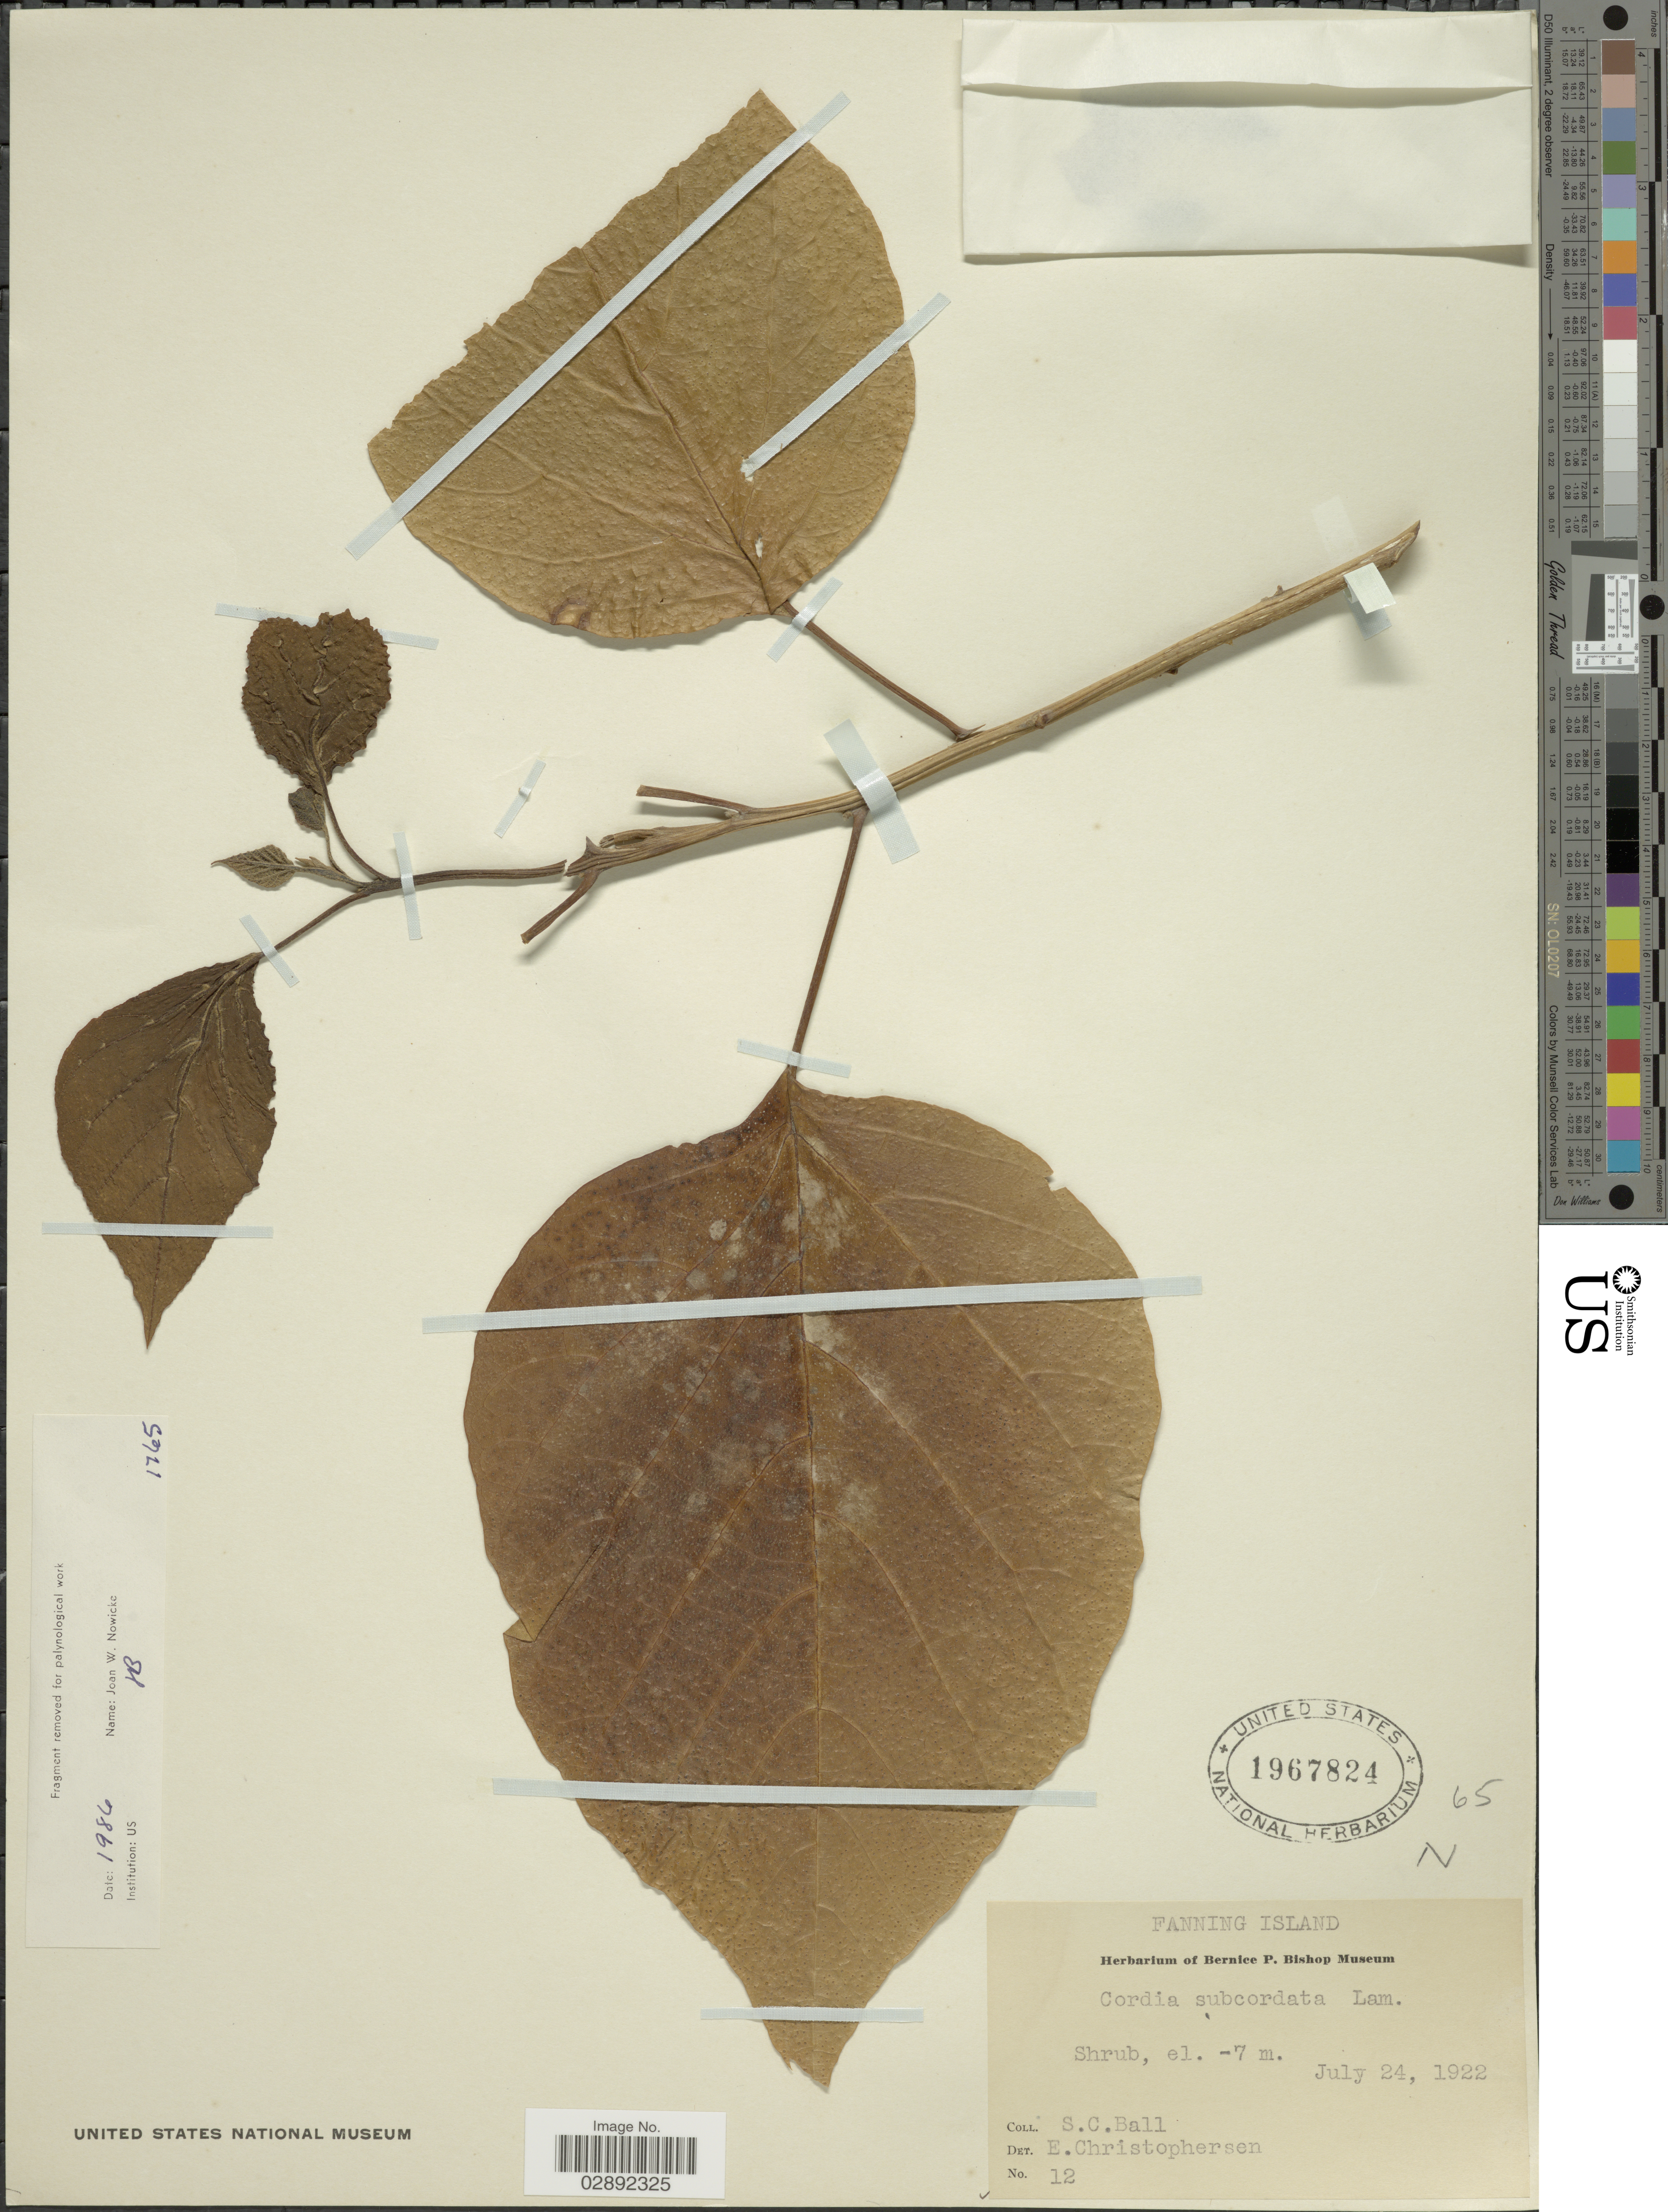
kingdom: Plantae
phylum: Tracheophyta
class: Magnoliopsida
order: Boraginales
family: Cordiaceae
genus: Cordia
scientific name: Cordia subcordata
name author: Lam.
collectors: S. C. Ball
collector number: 12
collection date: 1922-07-24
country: Kiribati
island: Fanning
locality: Fanning Island.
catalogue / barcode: US 1967824